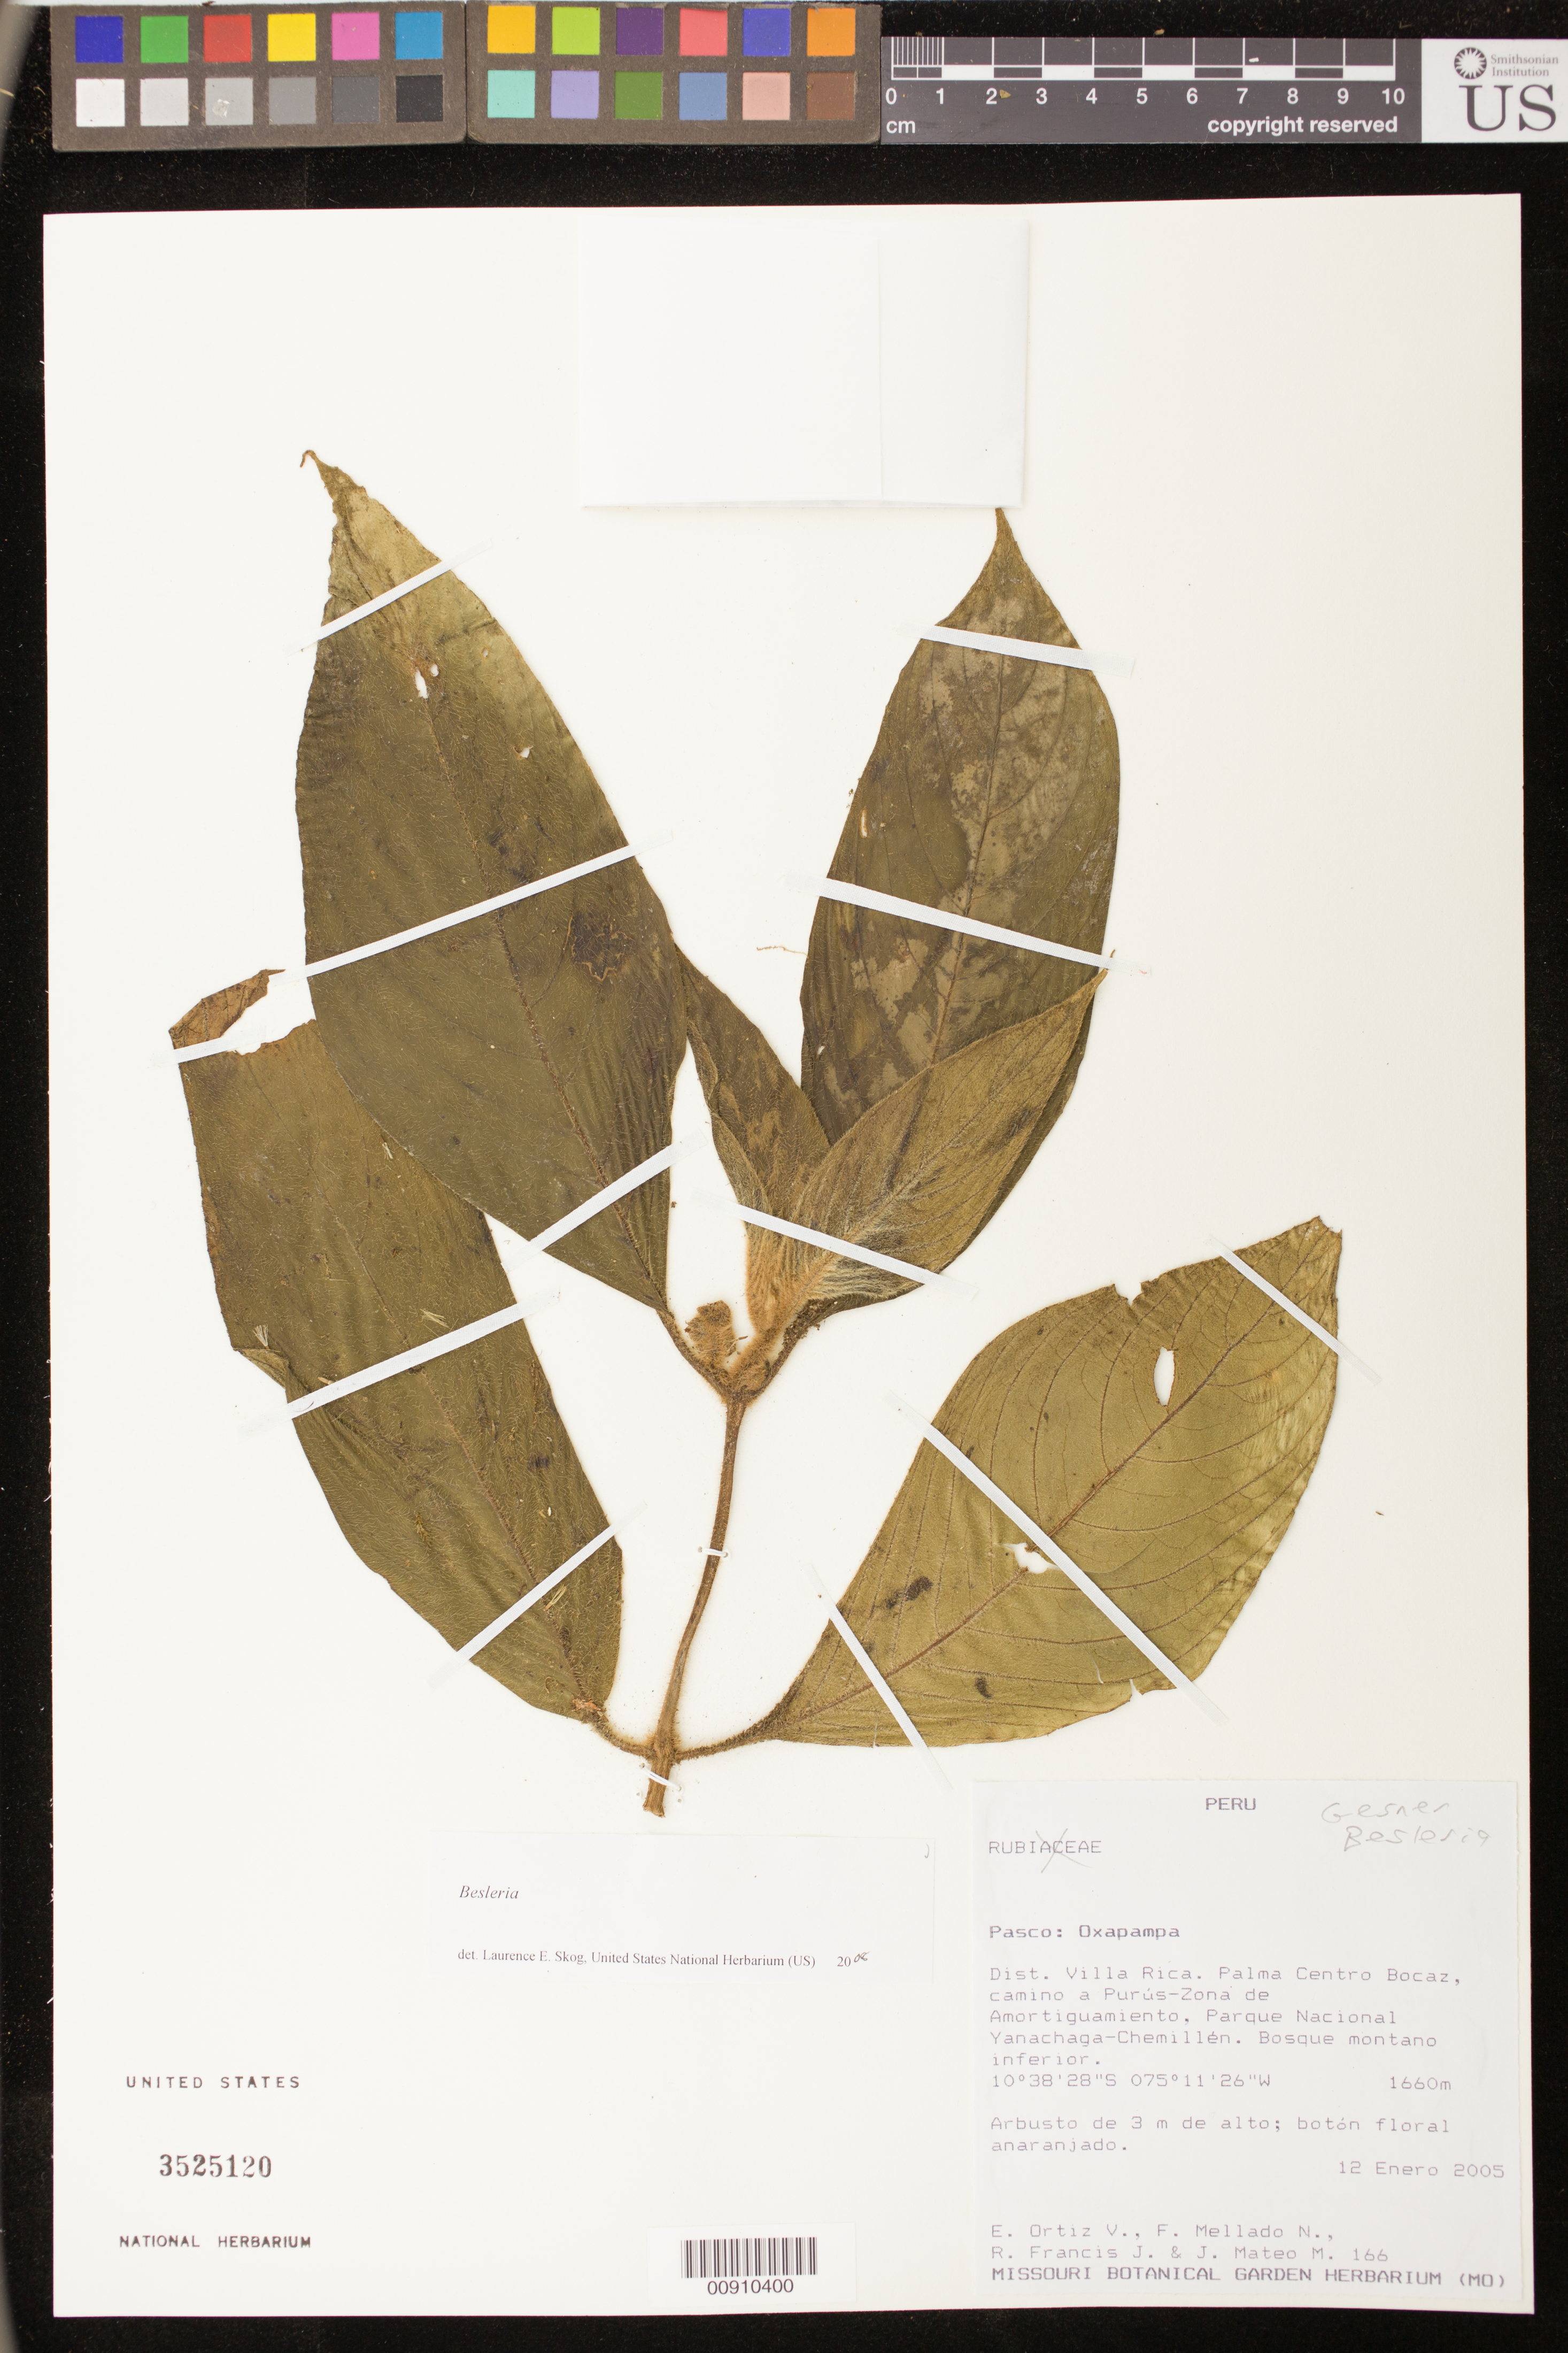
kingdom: Plantae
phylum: Tracheophyta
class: Magnoliopsida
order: Lamiales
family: Gesneriaceae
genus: Besleria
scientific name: Besleria sp.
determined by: Skog, Laurence E.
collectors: E. Ortiz V., F. Mellado N., R. Francis J. & J. Mateo M.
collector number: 166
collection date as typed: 12 Jan 2005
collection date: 2005-01-12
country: Peru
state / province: Pasco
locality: Pasco: Oxapampa. Dist. Villa Rica. Palma Centro Bocaz, camino a Purús-Zona de Amortiguamiento, Parque nacional Yanachaga-Chemillén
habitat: Bosque montano inferior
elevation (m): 1660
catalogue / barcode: US 3525120